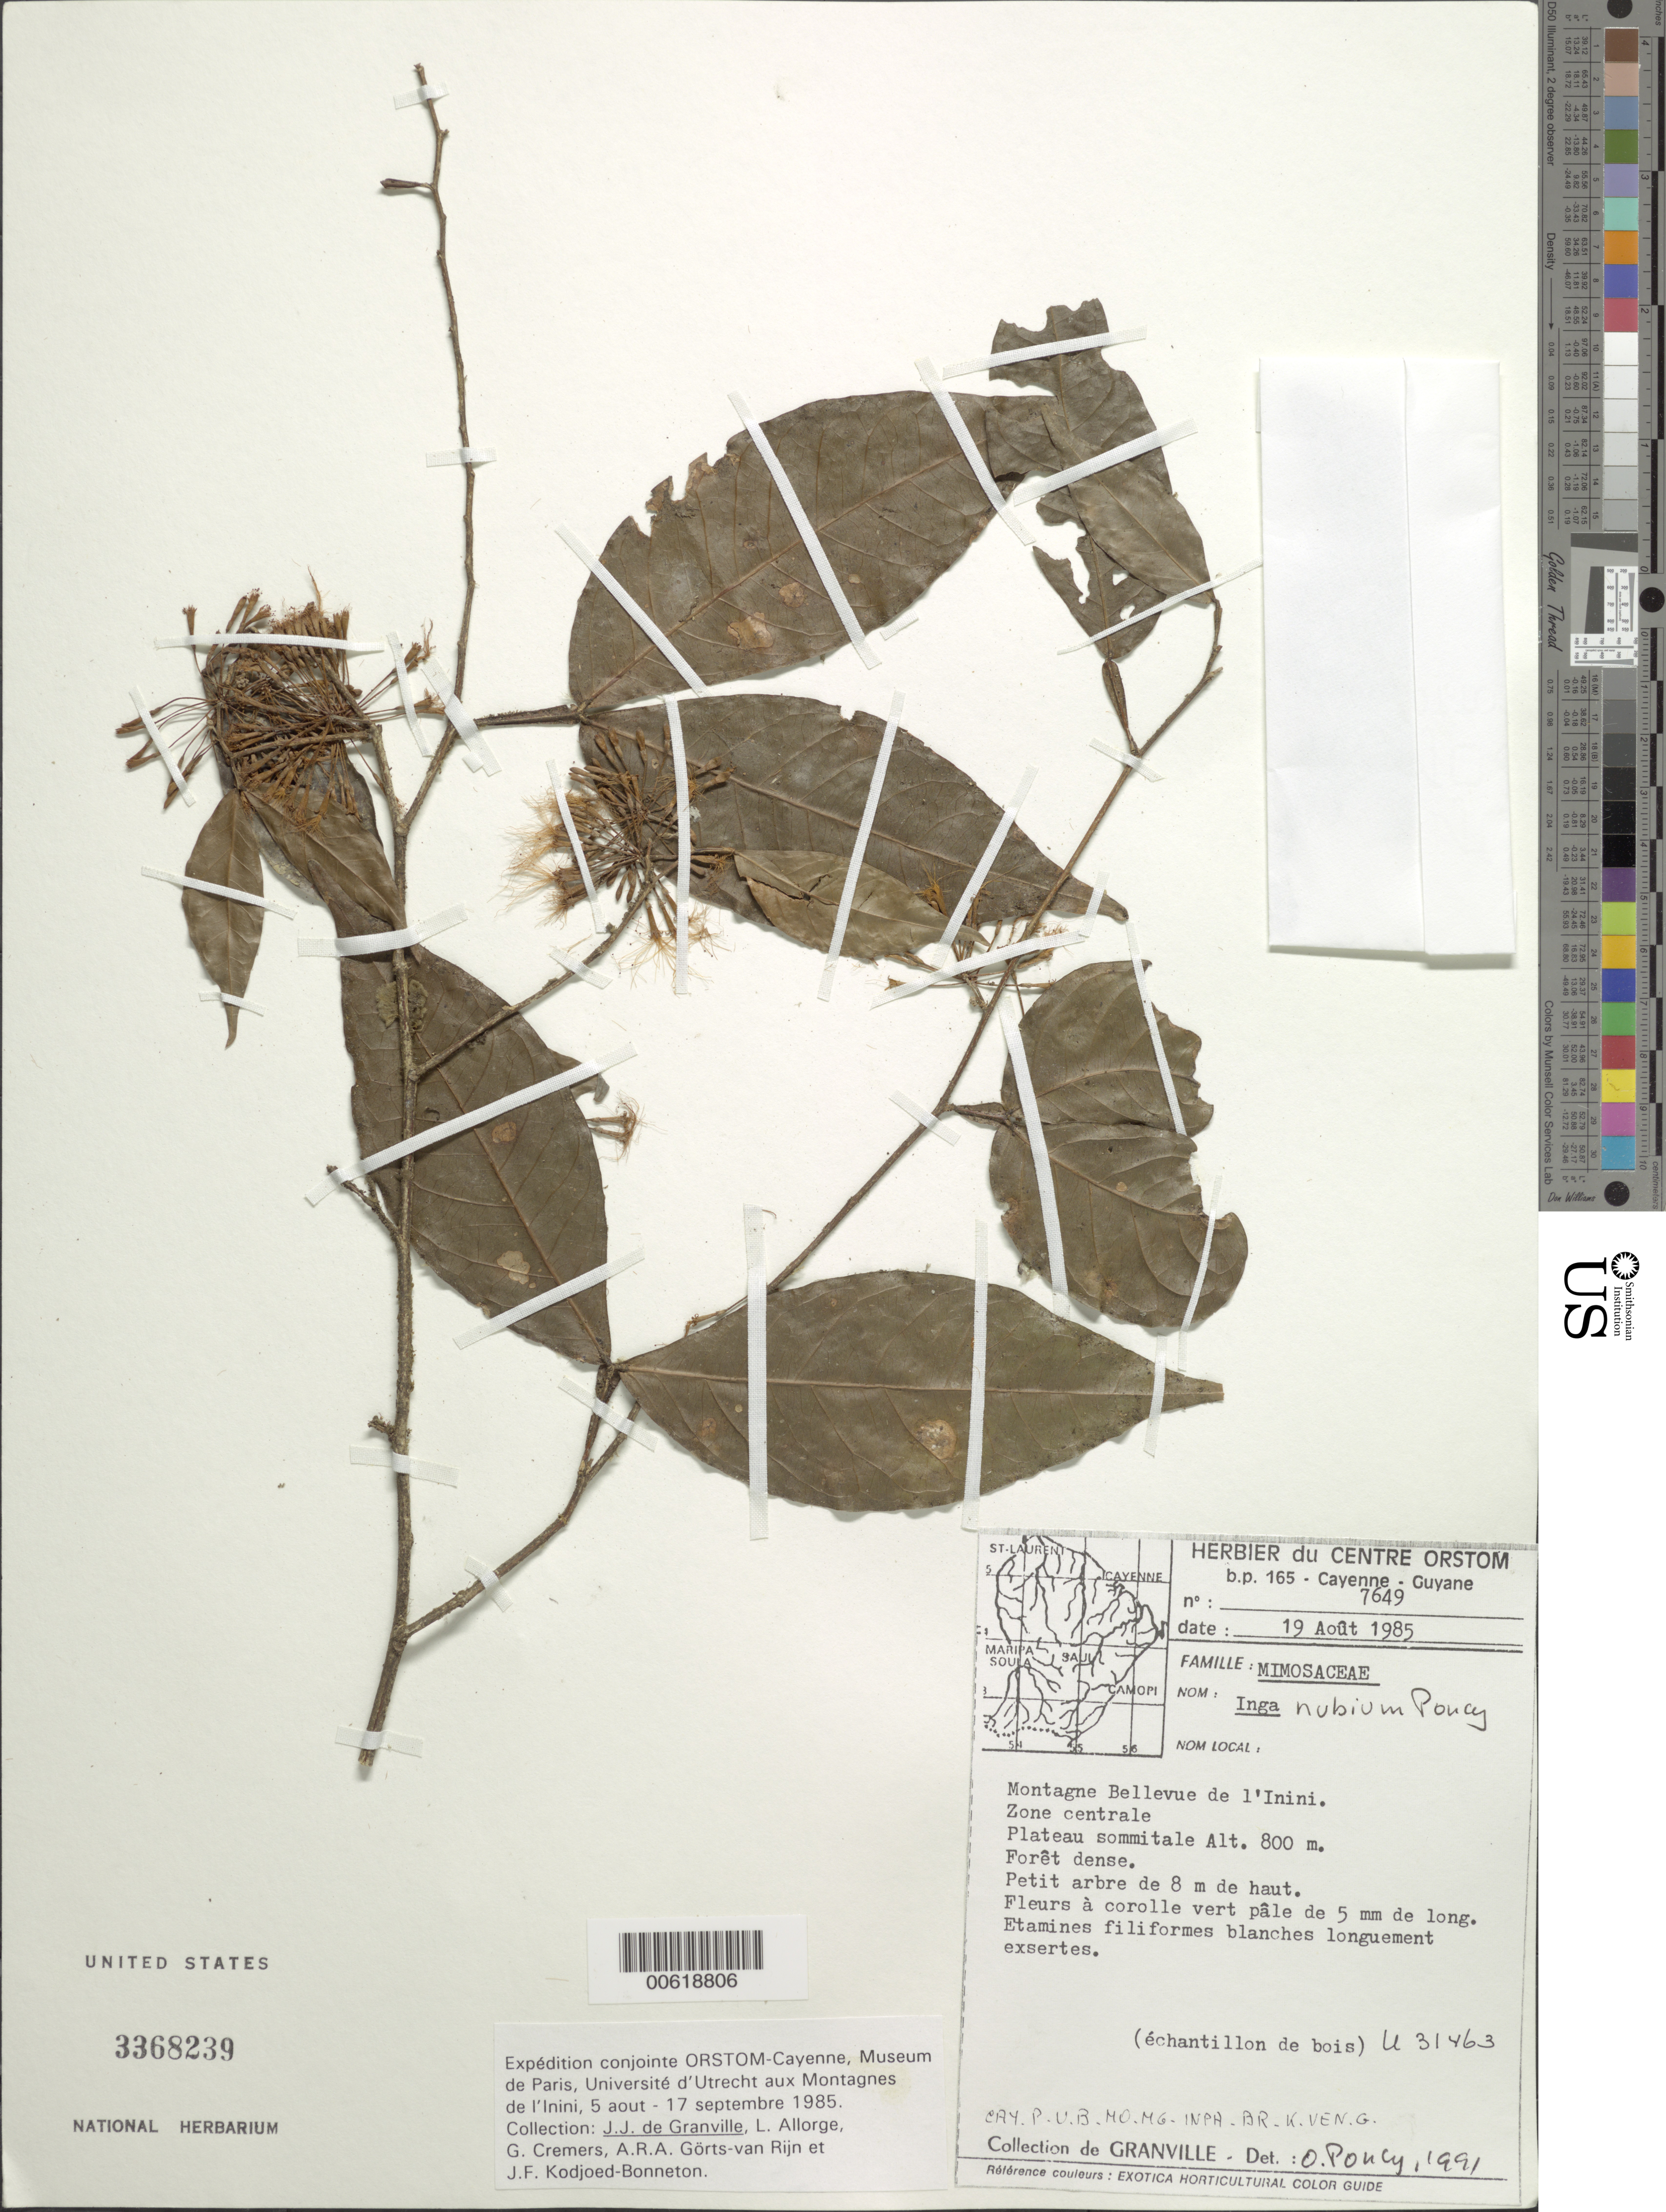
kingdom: Plantae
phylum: Tracheophyta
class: Magnoliopsida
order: Fabales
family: Fabaceae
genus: Inga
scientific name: Inga nubium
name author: Poncy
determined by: Poncy, O.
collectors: J.-J. de Granville, L. Allorge, G. Cremers, A. .R. A. Görts-van Rijn & J. Kodjoed-Bonneton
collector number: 7649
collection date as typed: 19-Aug-85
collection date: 1985-08-19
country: French Guiana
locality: Montagnes Bellevue de l'Inini, zone centrale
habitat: Forêt dense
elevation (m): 800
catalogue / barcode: US 3368239